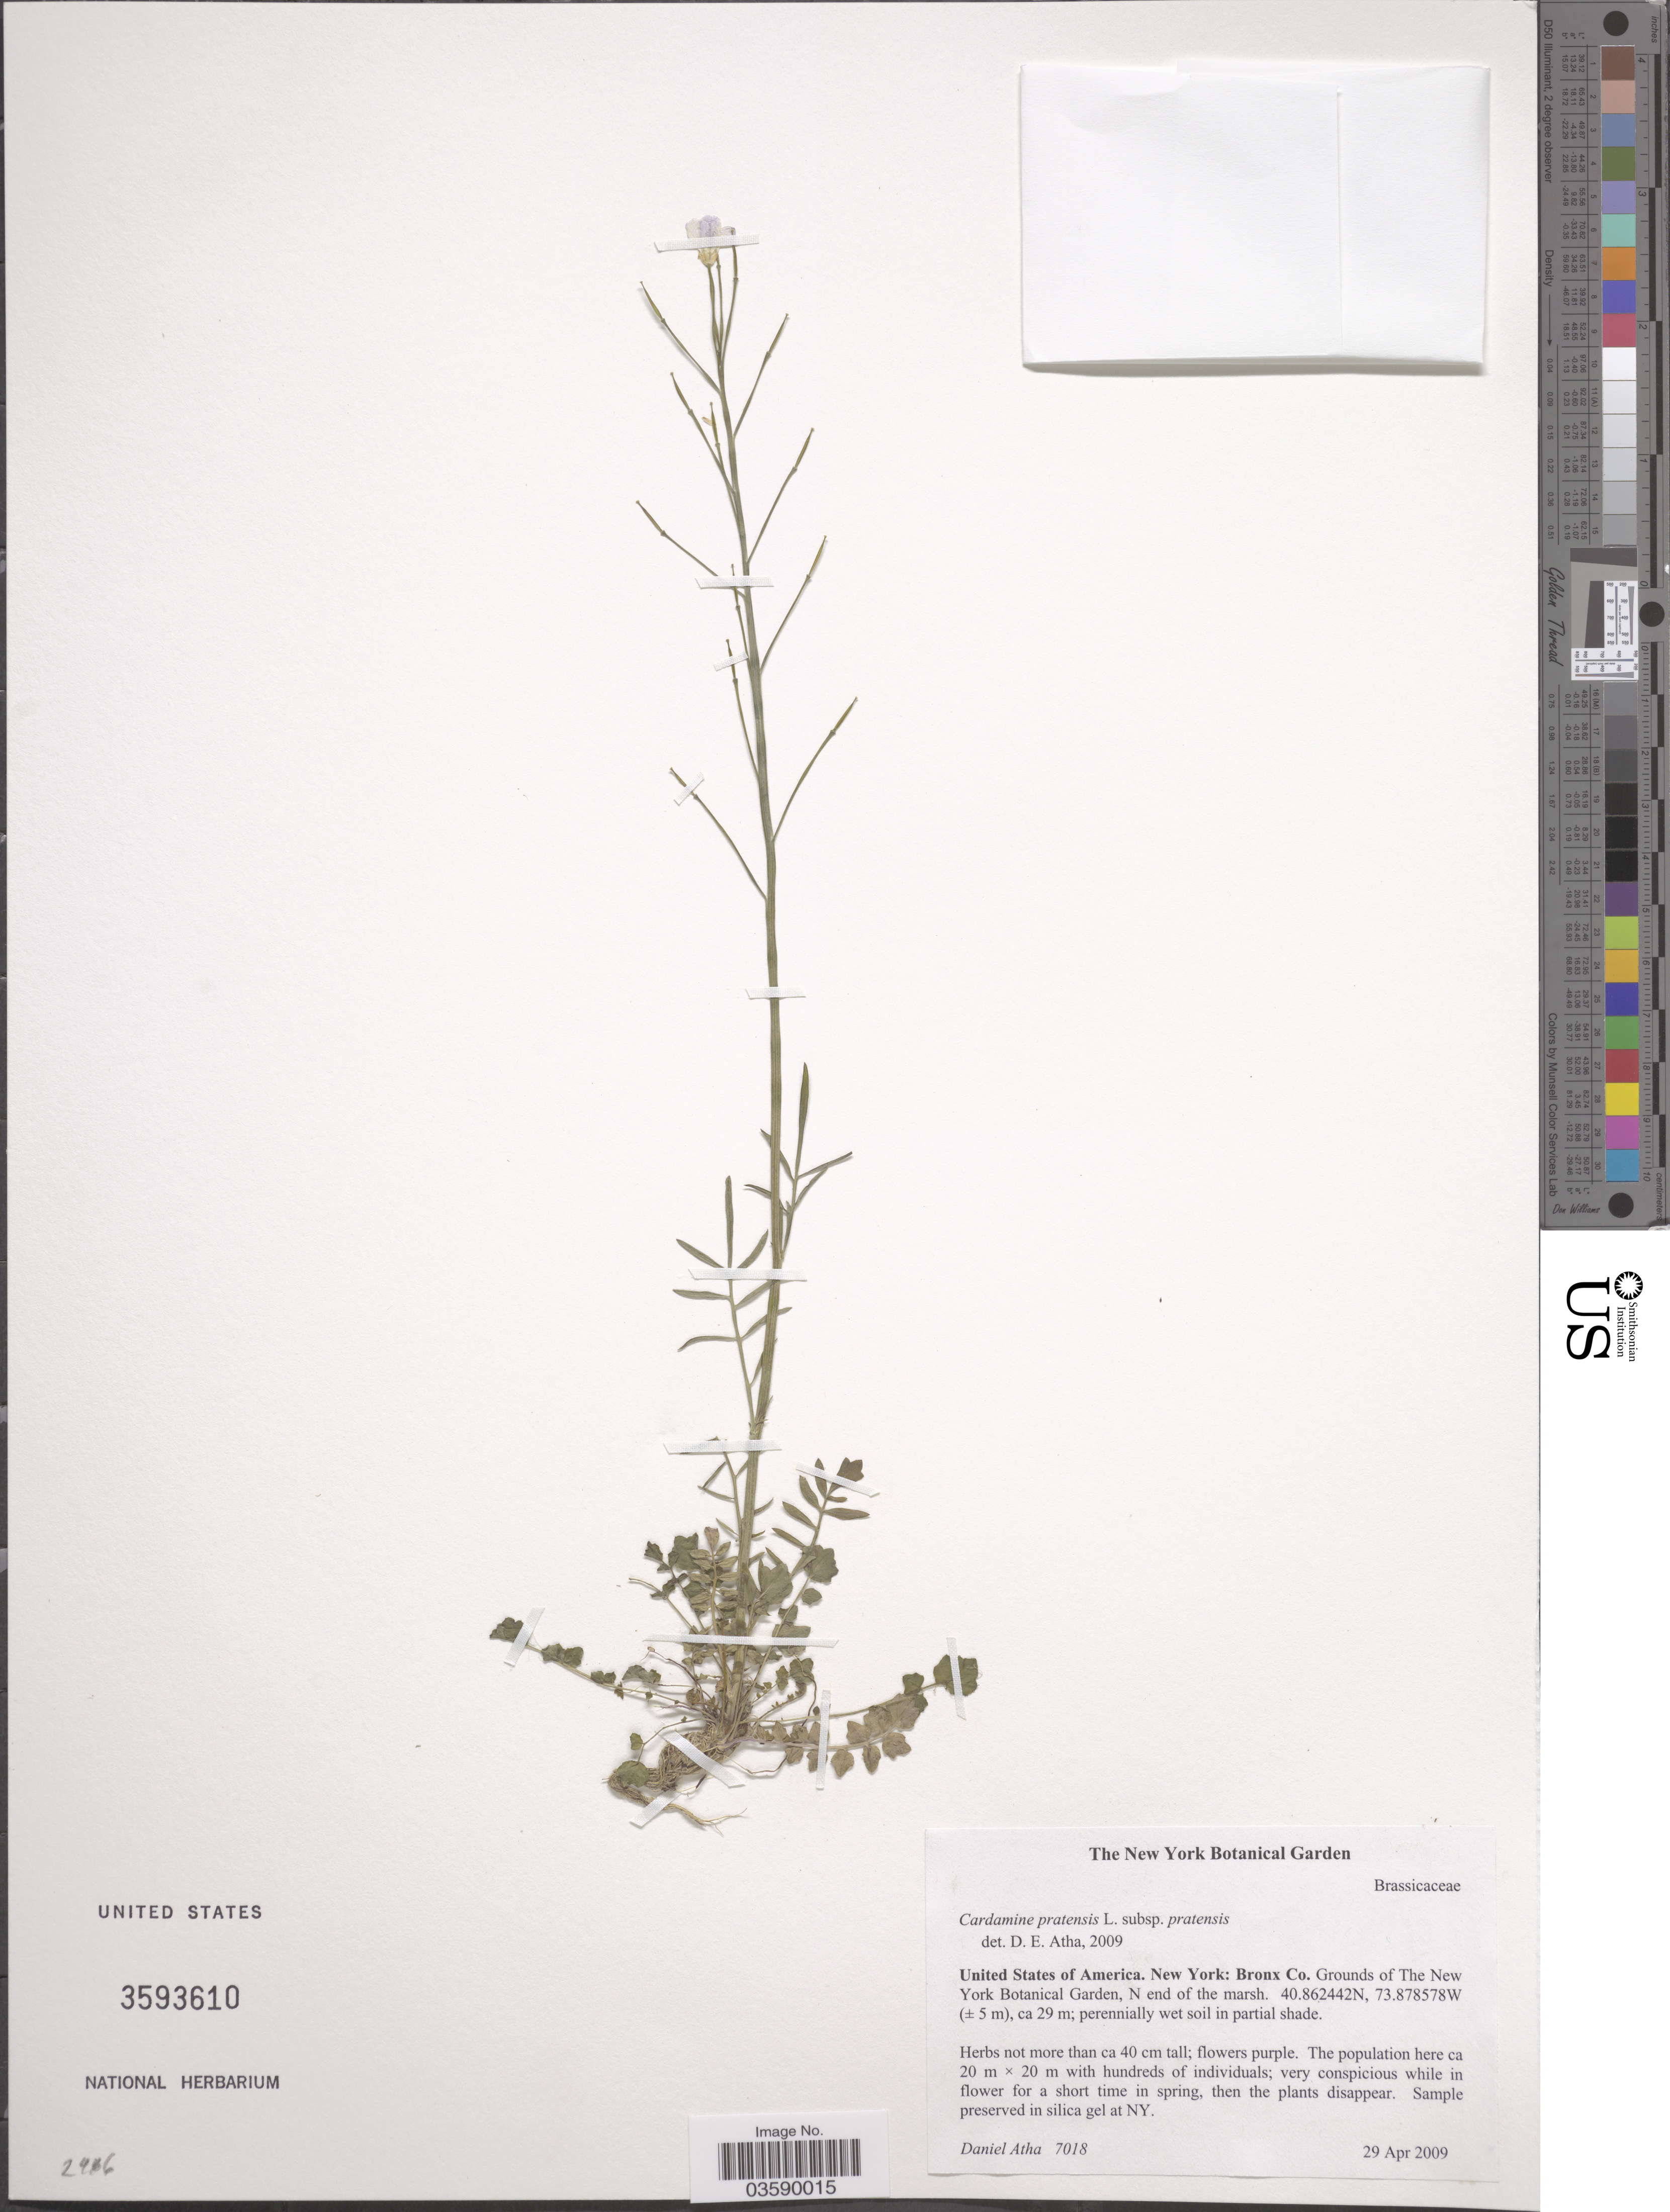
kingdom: Plantae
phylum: Tracheophyta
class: Magnoliopsida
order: Brassicales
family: Brassicaceae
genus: Cardamine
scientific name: Cardamine pratensis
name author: L.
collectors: D. Atha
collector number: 7018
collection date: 2009-04-29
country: United States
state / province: New York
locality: Bronx Co. Grounds of The New York Botical Garden, N end of the marsh.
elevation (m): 5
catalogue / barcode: US 3593610